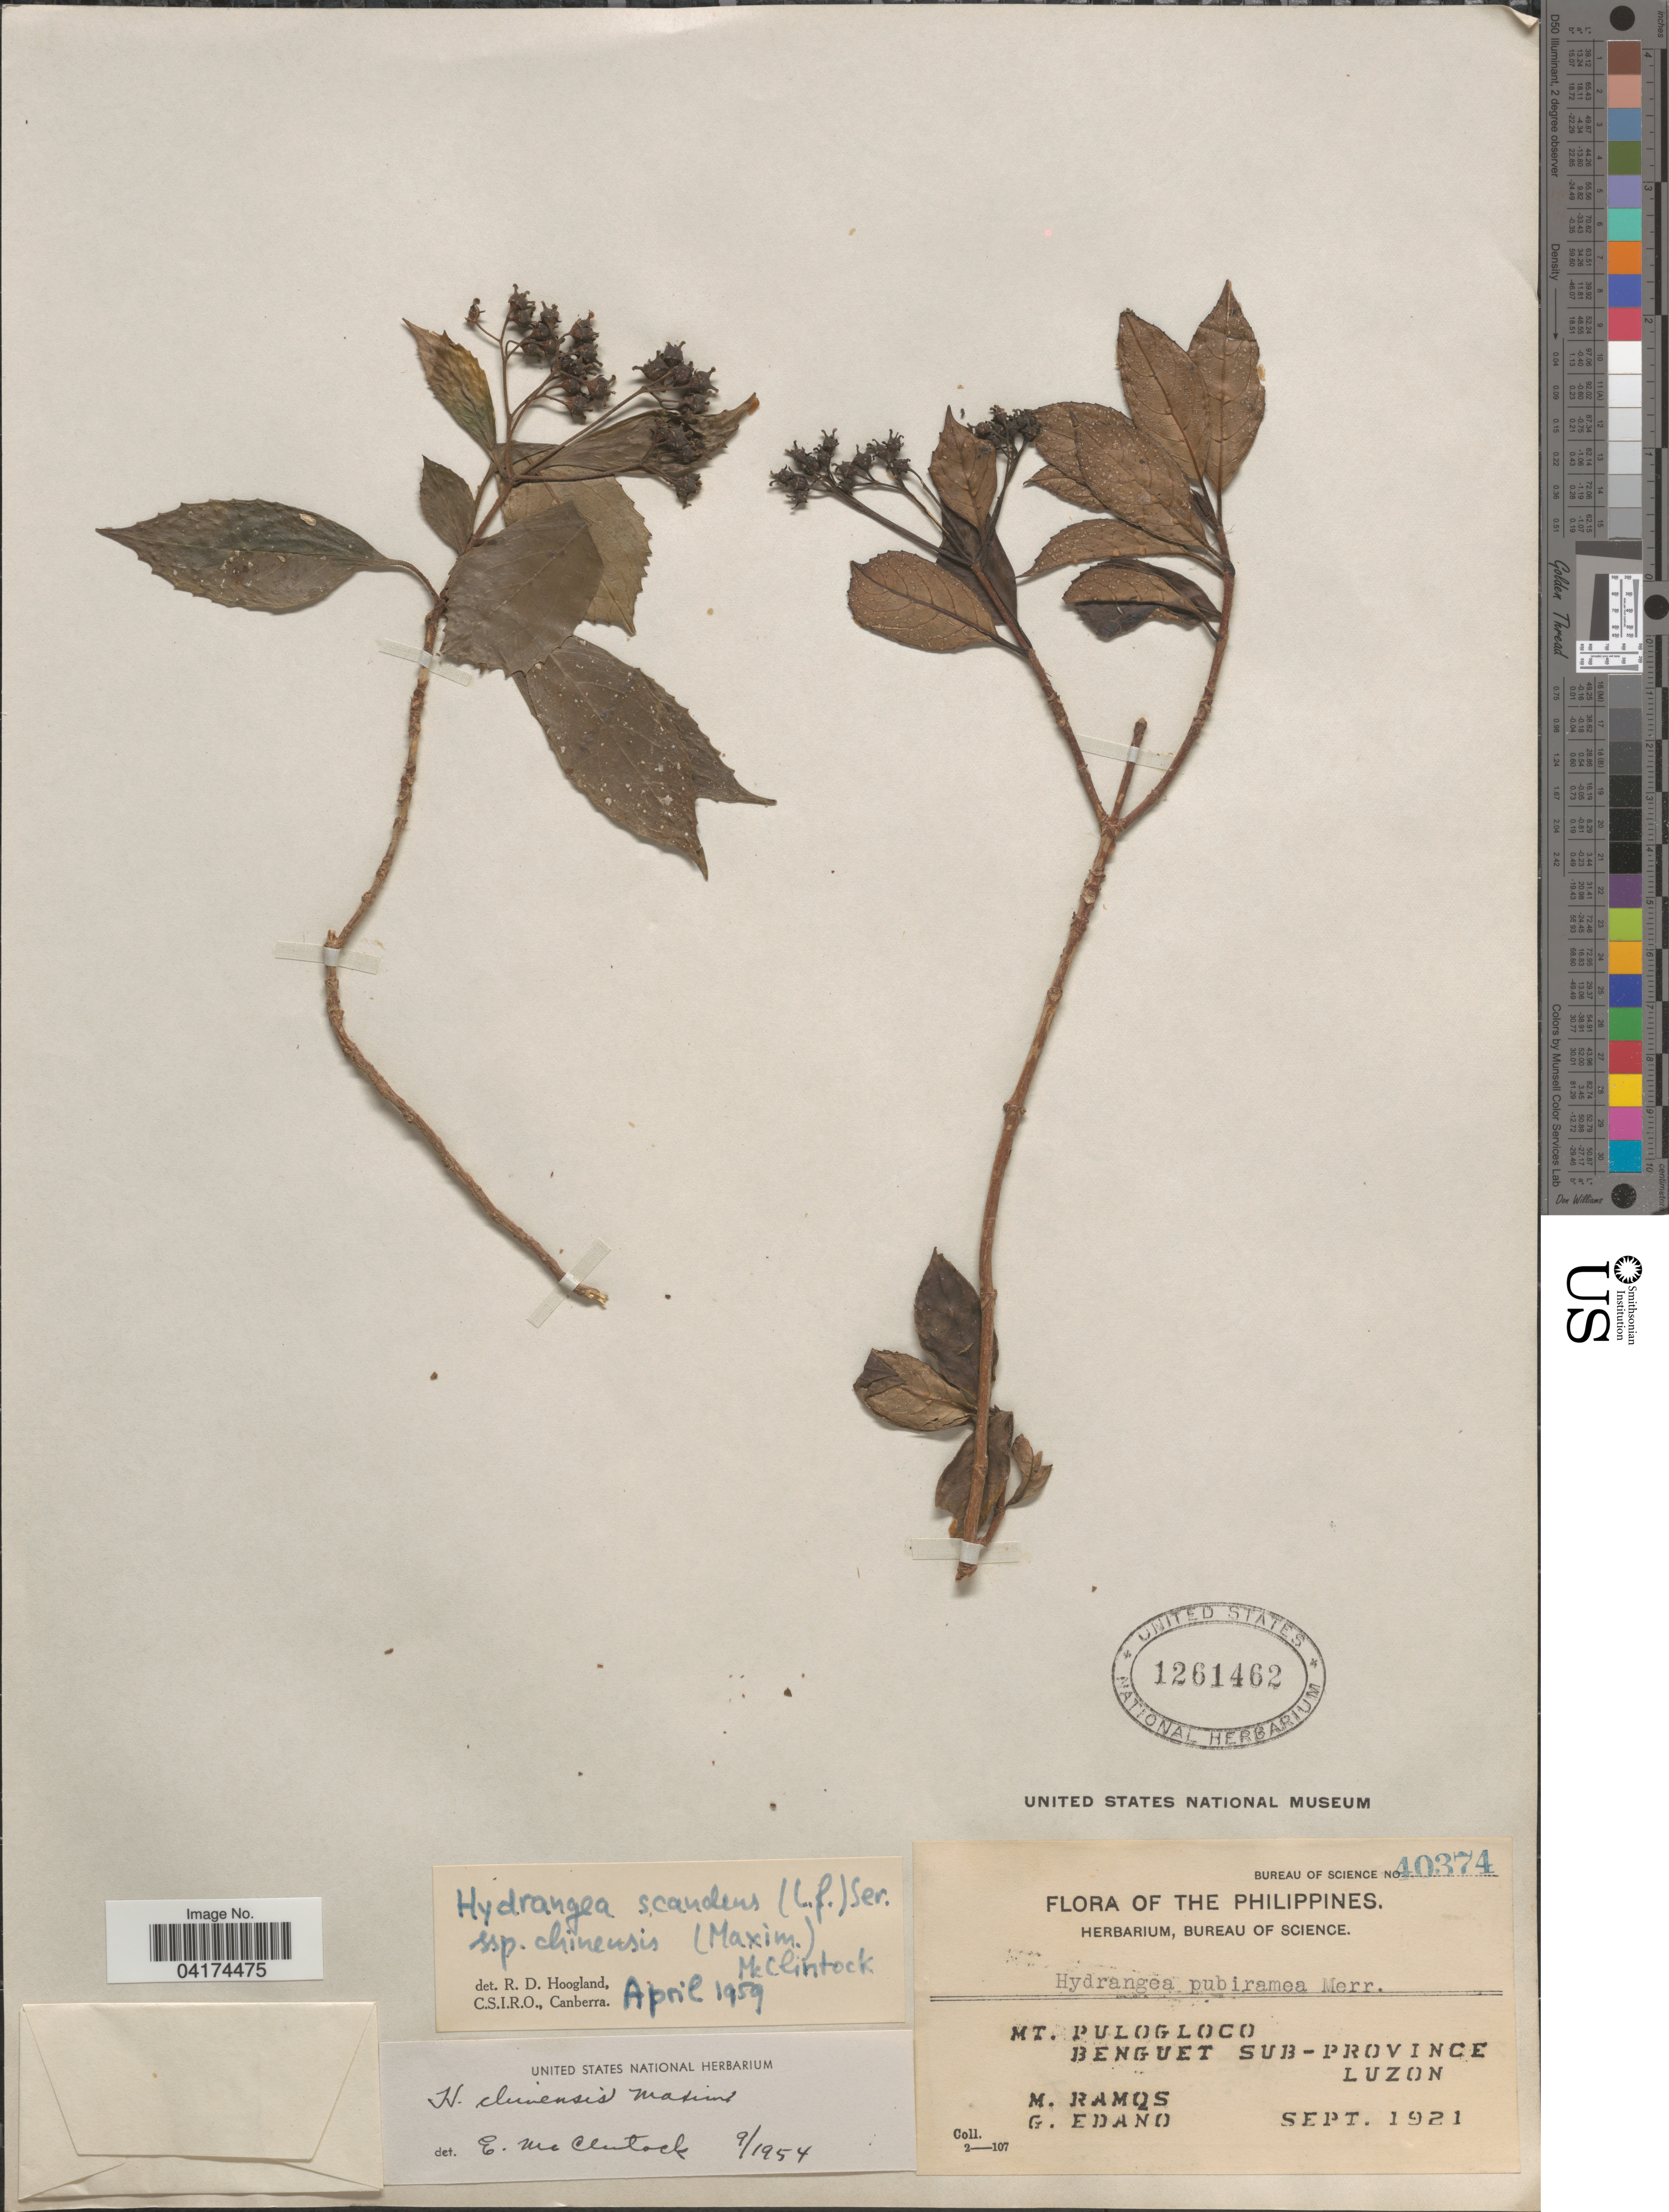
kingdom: Plantae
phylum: Tracheophyta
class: Magnoliopsida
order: Cornales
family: Hydrangeaceae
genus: Hydrangea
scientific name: Hydrangea scandens subsp. chinensis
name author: (Maxim.) E. M. McClint.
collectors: M. Ramos & G. Edaño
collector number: Bureau of Science 40374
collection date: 1921-09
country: Philippines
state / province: Cordillera (Administrative Region)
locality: Mt. Pulogloco. Benguet Sub-Province. Luzon.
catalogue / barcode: US 1261462